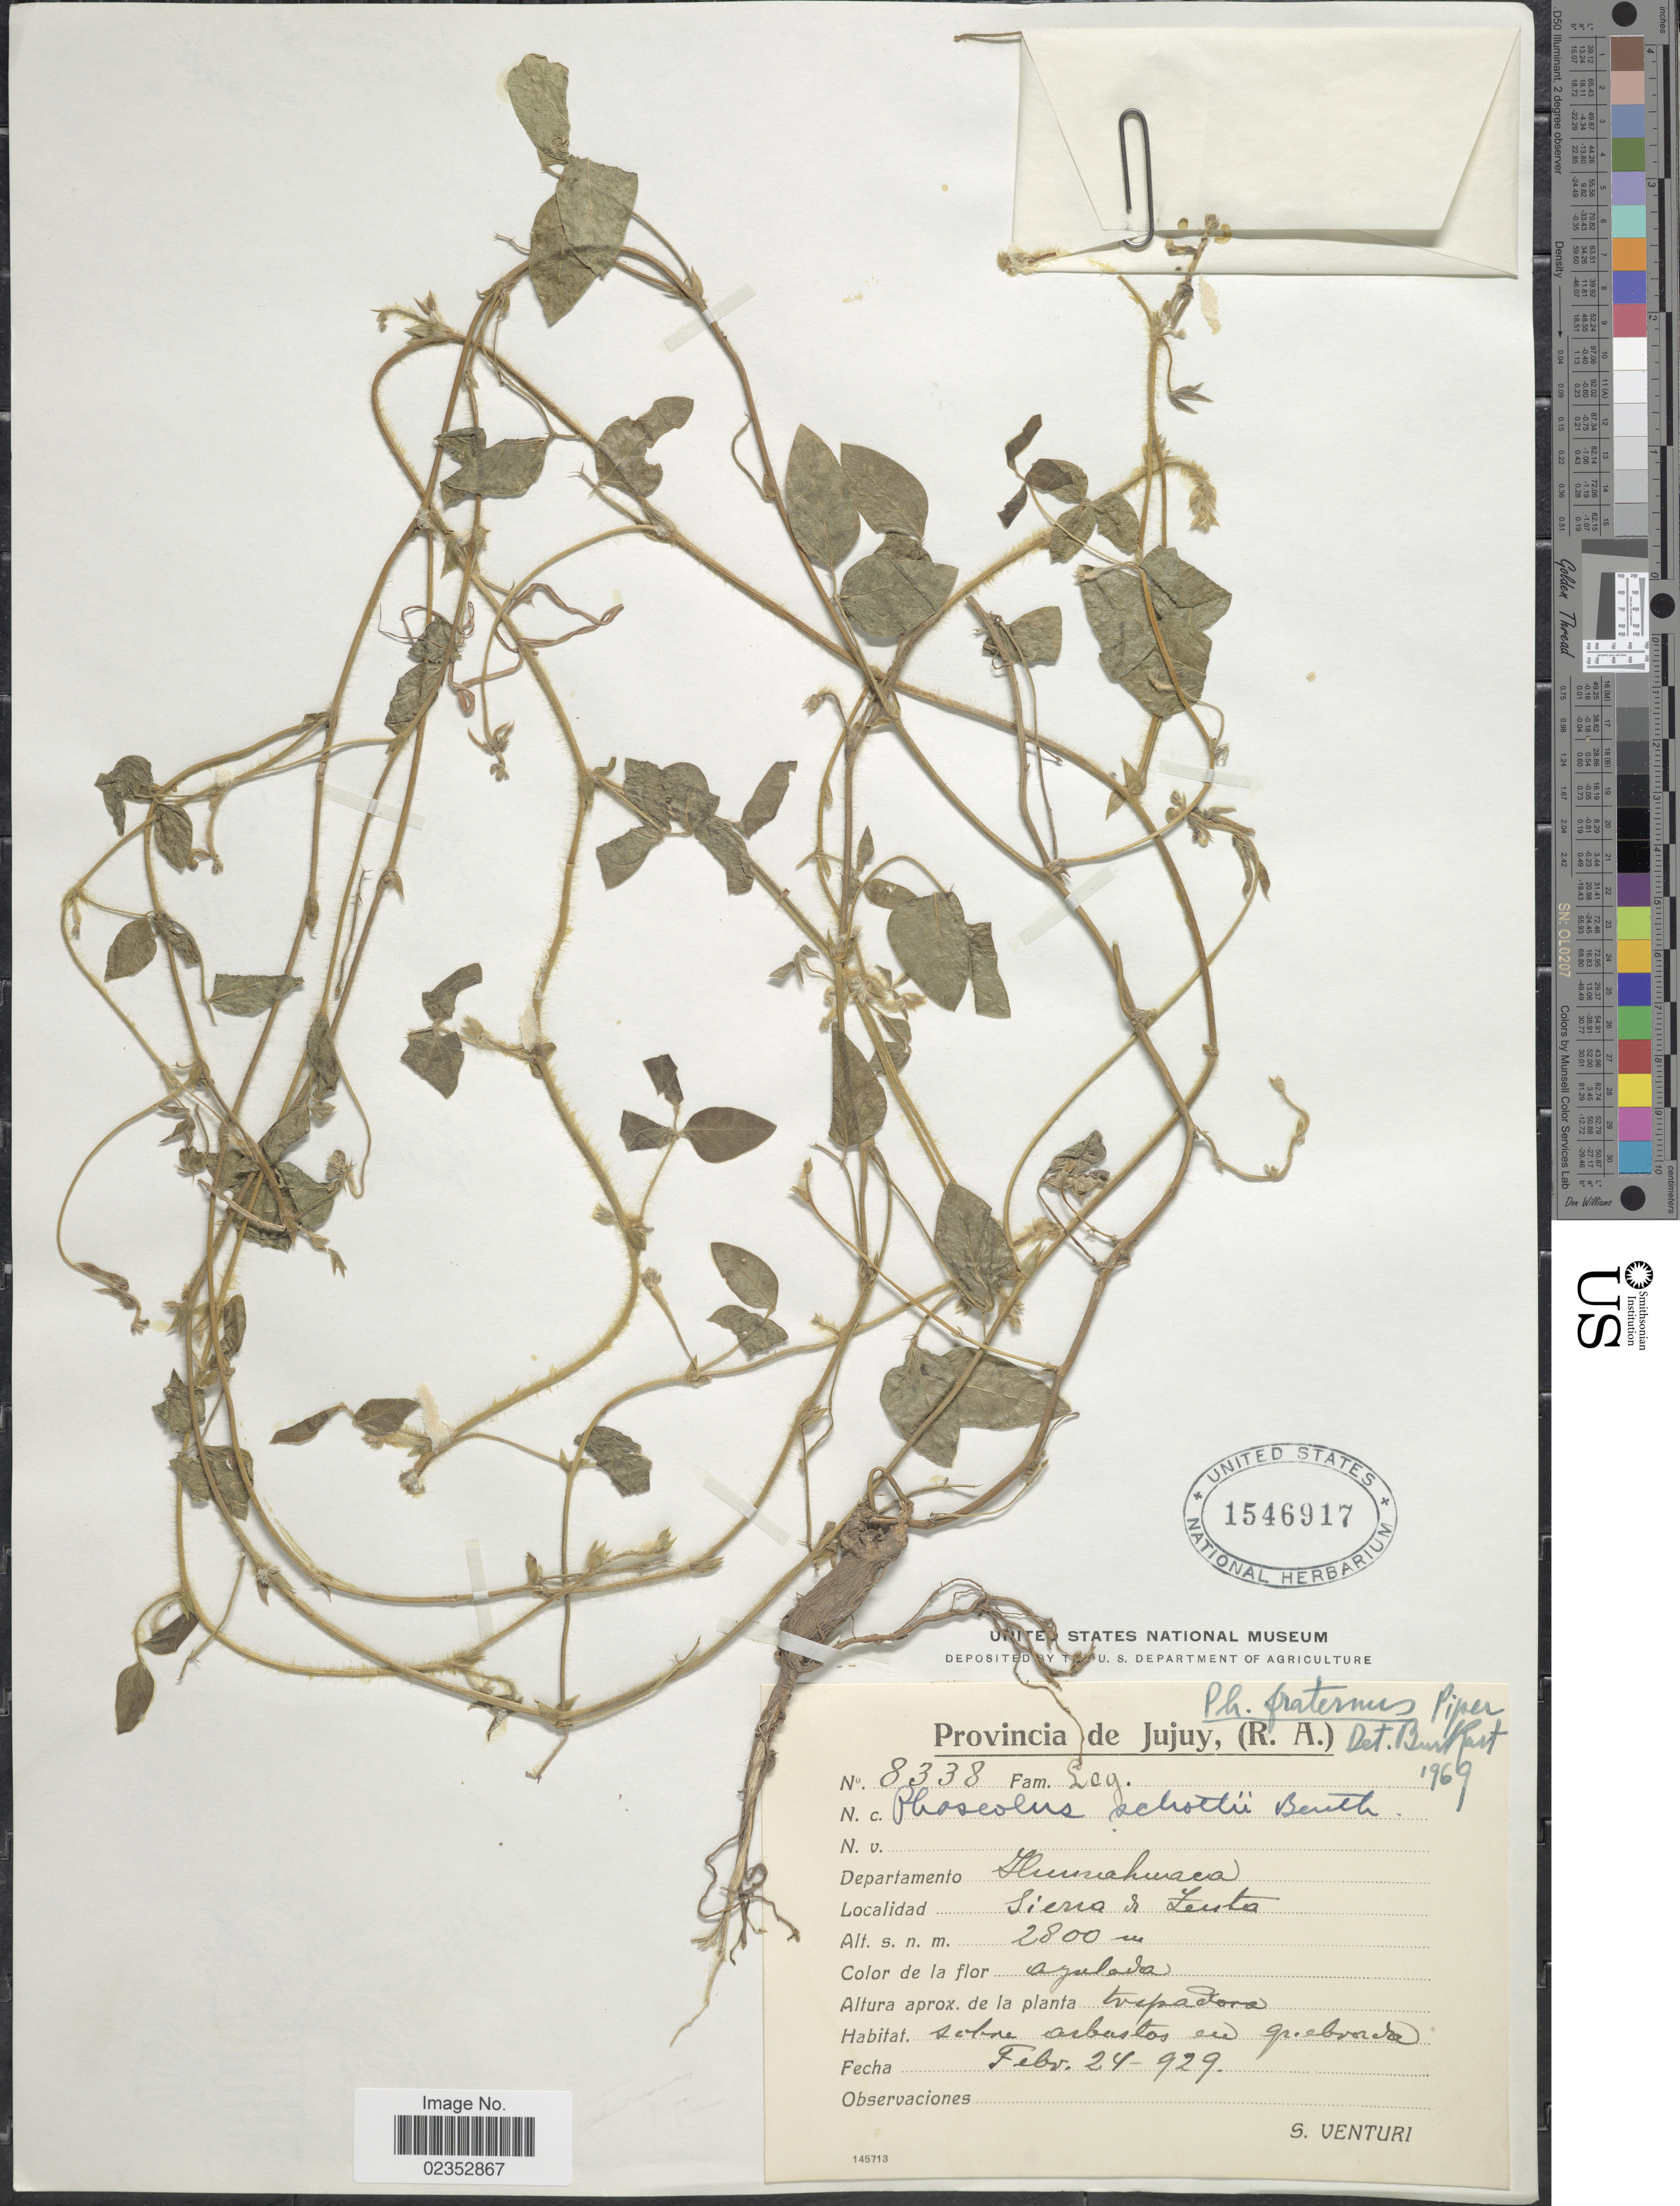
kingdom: Plantae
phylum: Tracheophyta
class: Magnoliopsida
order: Fabales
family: Fabaceae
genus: Macroptilium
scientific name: Macroptilium fraternum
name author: Juarez & S. Perez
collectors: S. Venturi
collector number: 8338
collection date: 1929-02-24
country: Argentina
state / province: Jujuy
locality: Departamento Humahuaca, Sierra de Zenta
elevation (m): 2800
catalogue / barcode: US 1546917